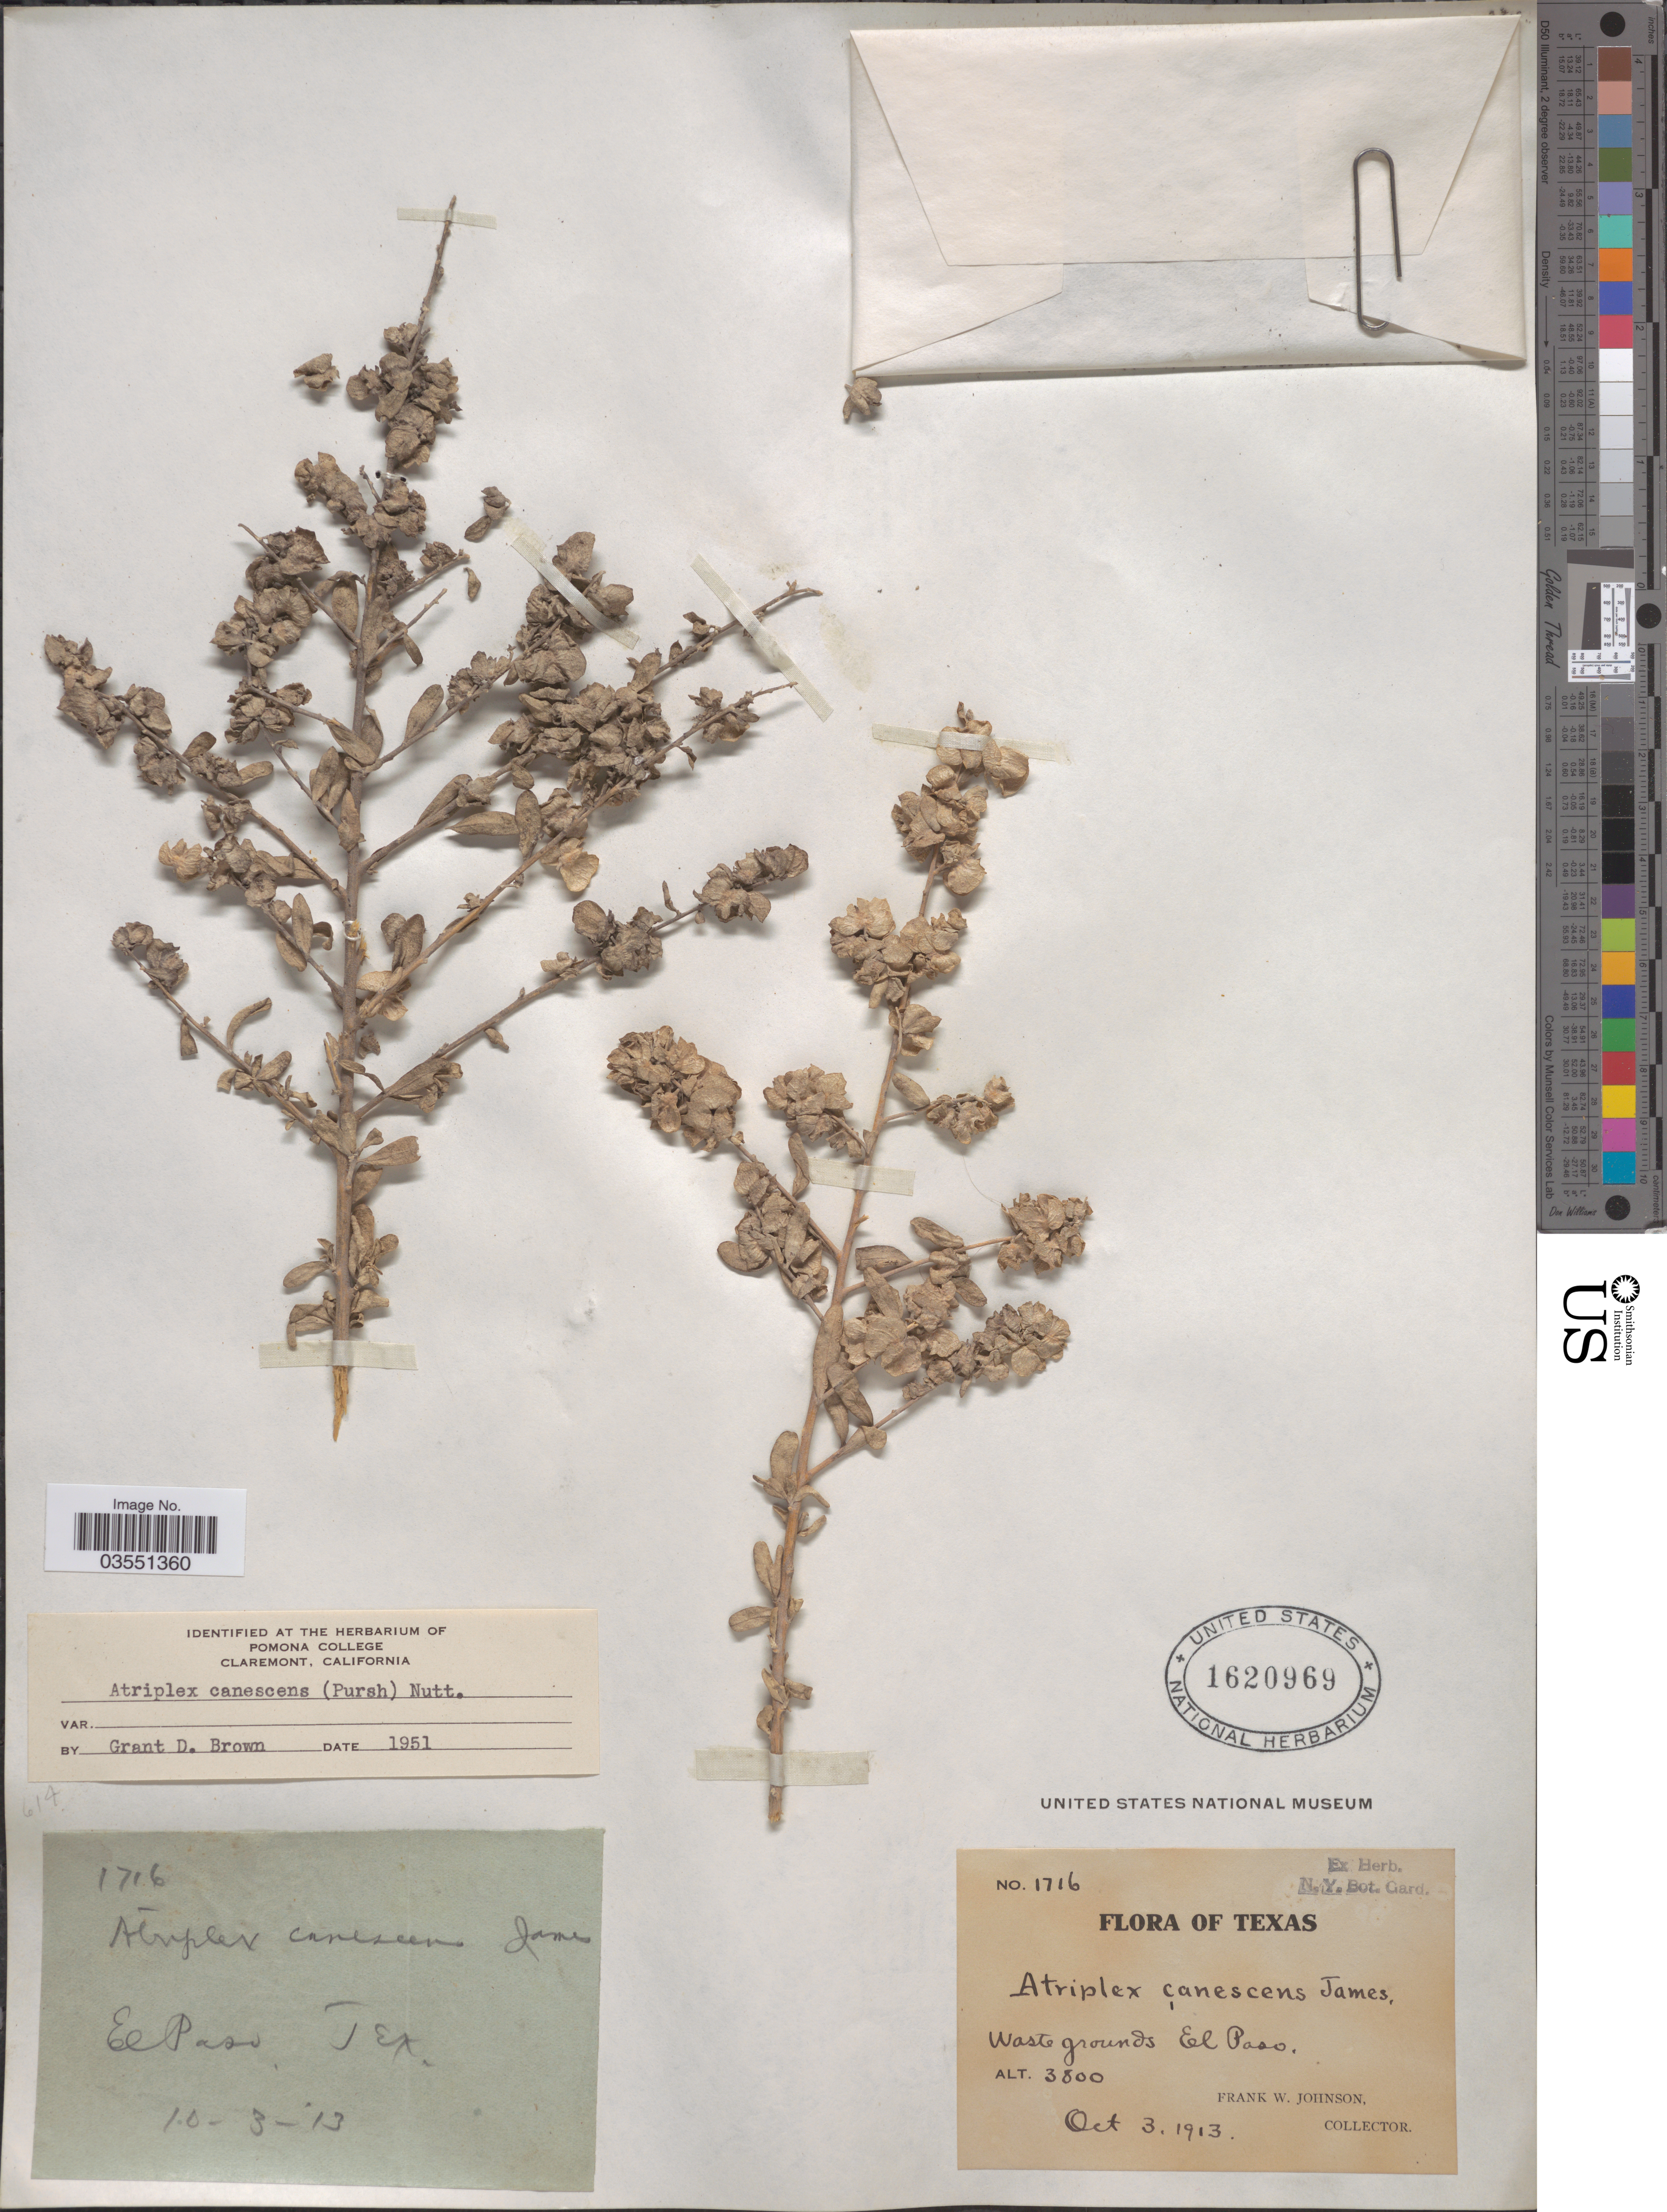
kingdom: Plantae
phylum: Tracheophyta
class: Magnoliopsida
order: Caryophyllales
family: Amaranthaceae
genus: Atriplex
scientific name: Atriplex canescens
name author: (Pursh) Nutt.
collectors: F. W. Johnson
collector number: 1716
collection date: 1913-10-03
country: United States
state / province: Texas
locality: Waste grounds El Paso.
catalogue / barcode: US 1620969